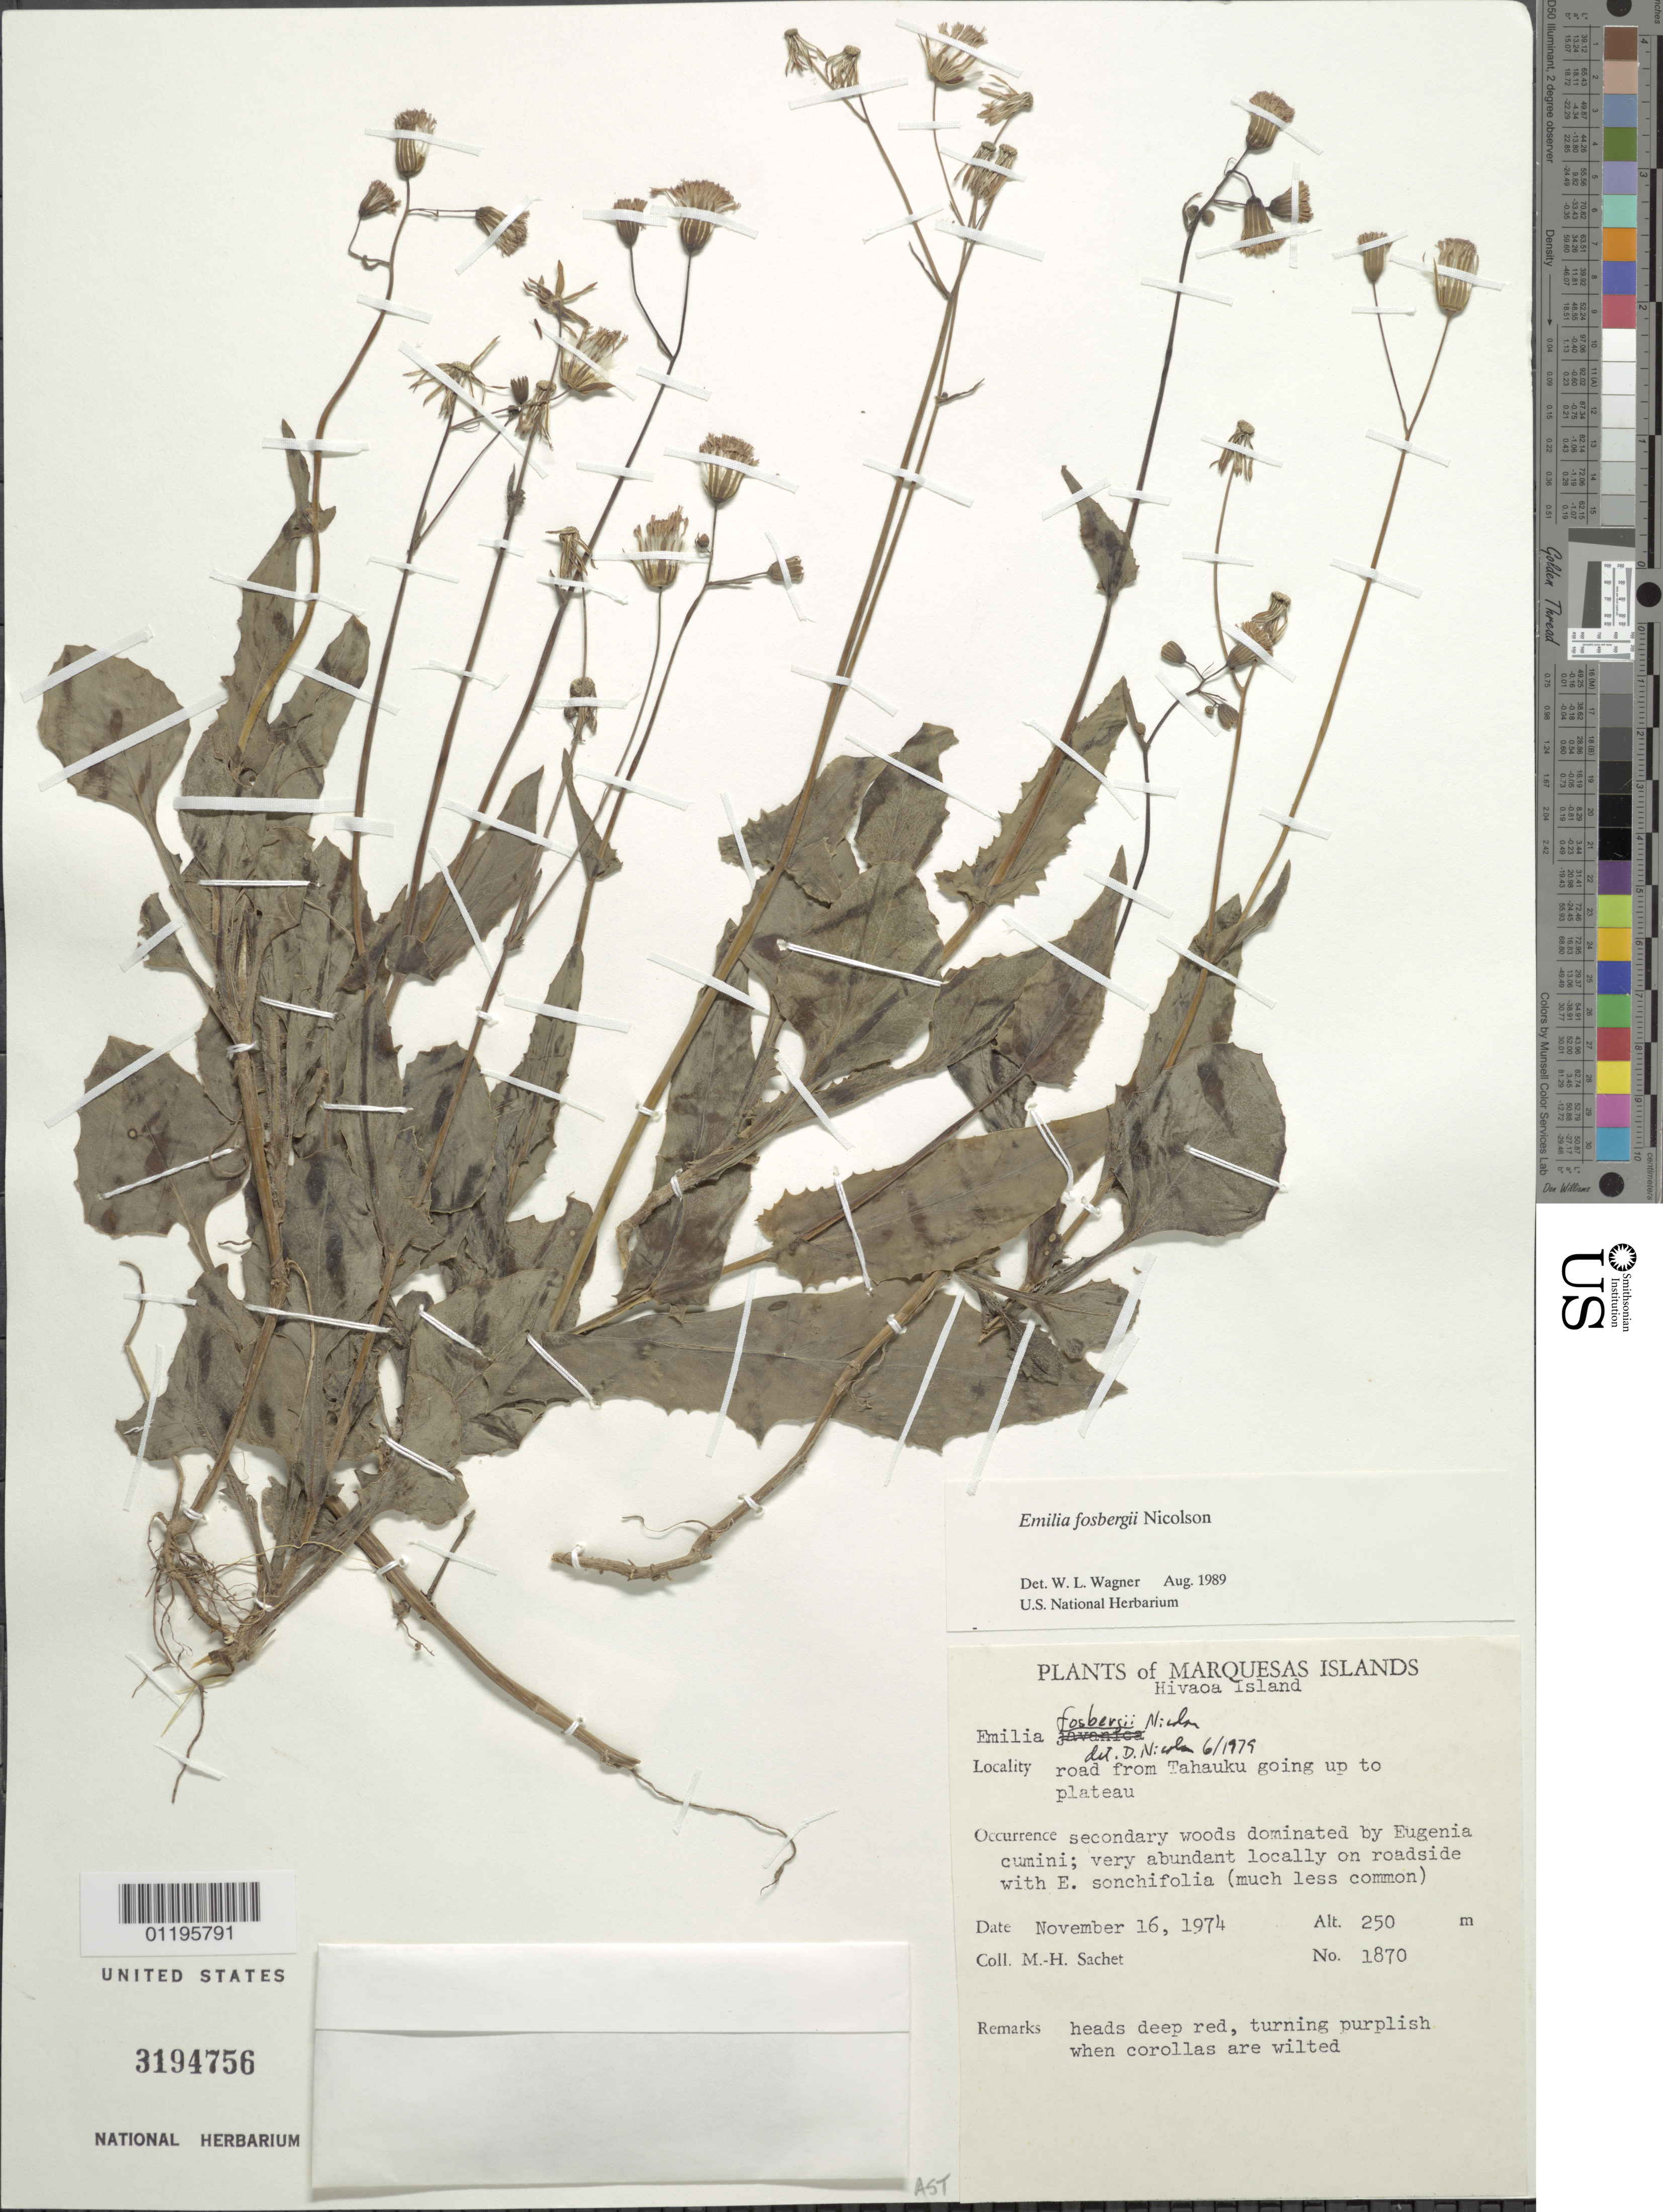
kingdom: Plantae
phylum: Tracheophyta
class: Magnoliopsida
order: Asterales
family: Asteraceae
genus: Emilia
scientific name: Emilia fosbergii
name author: Nicolson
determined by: Wagner, W. L., (BOT), Smithsonian Institution - National Museum of Natural History (UNITED STATES)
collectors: M.-H. Sachet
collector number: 1870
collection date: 1974-11-16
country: French Polynesia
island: Hiva Oa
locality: road from Tahauku going up plateau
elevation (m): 250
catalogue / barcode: US 3194756